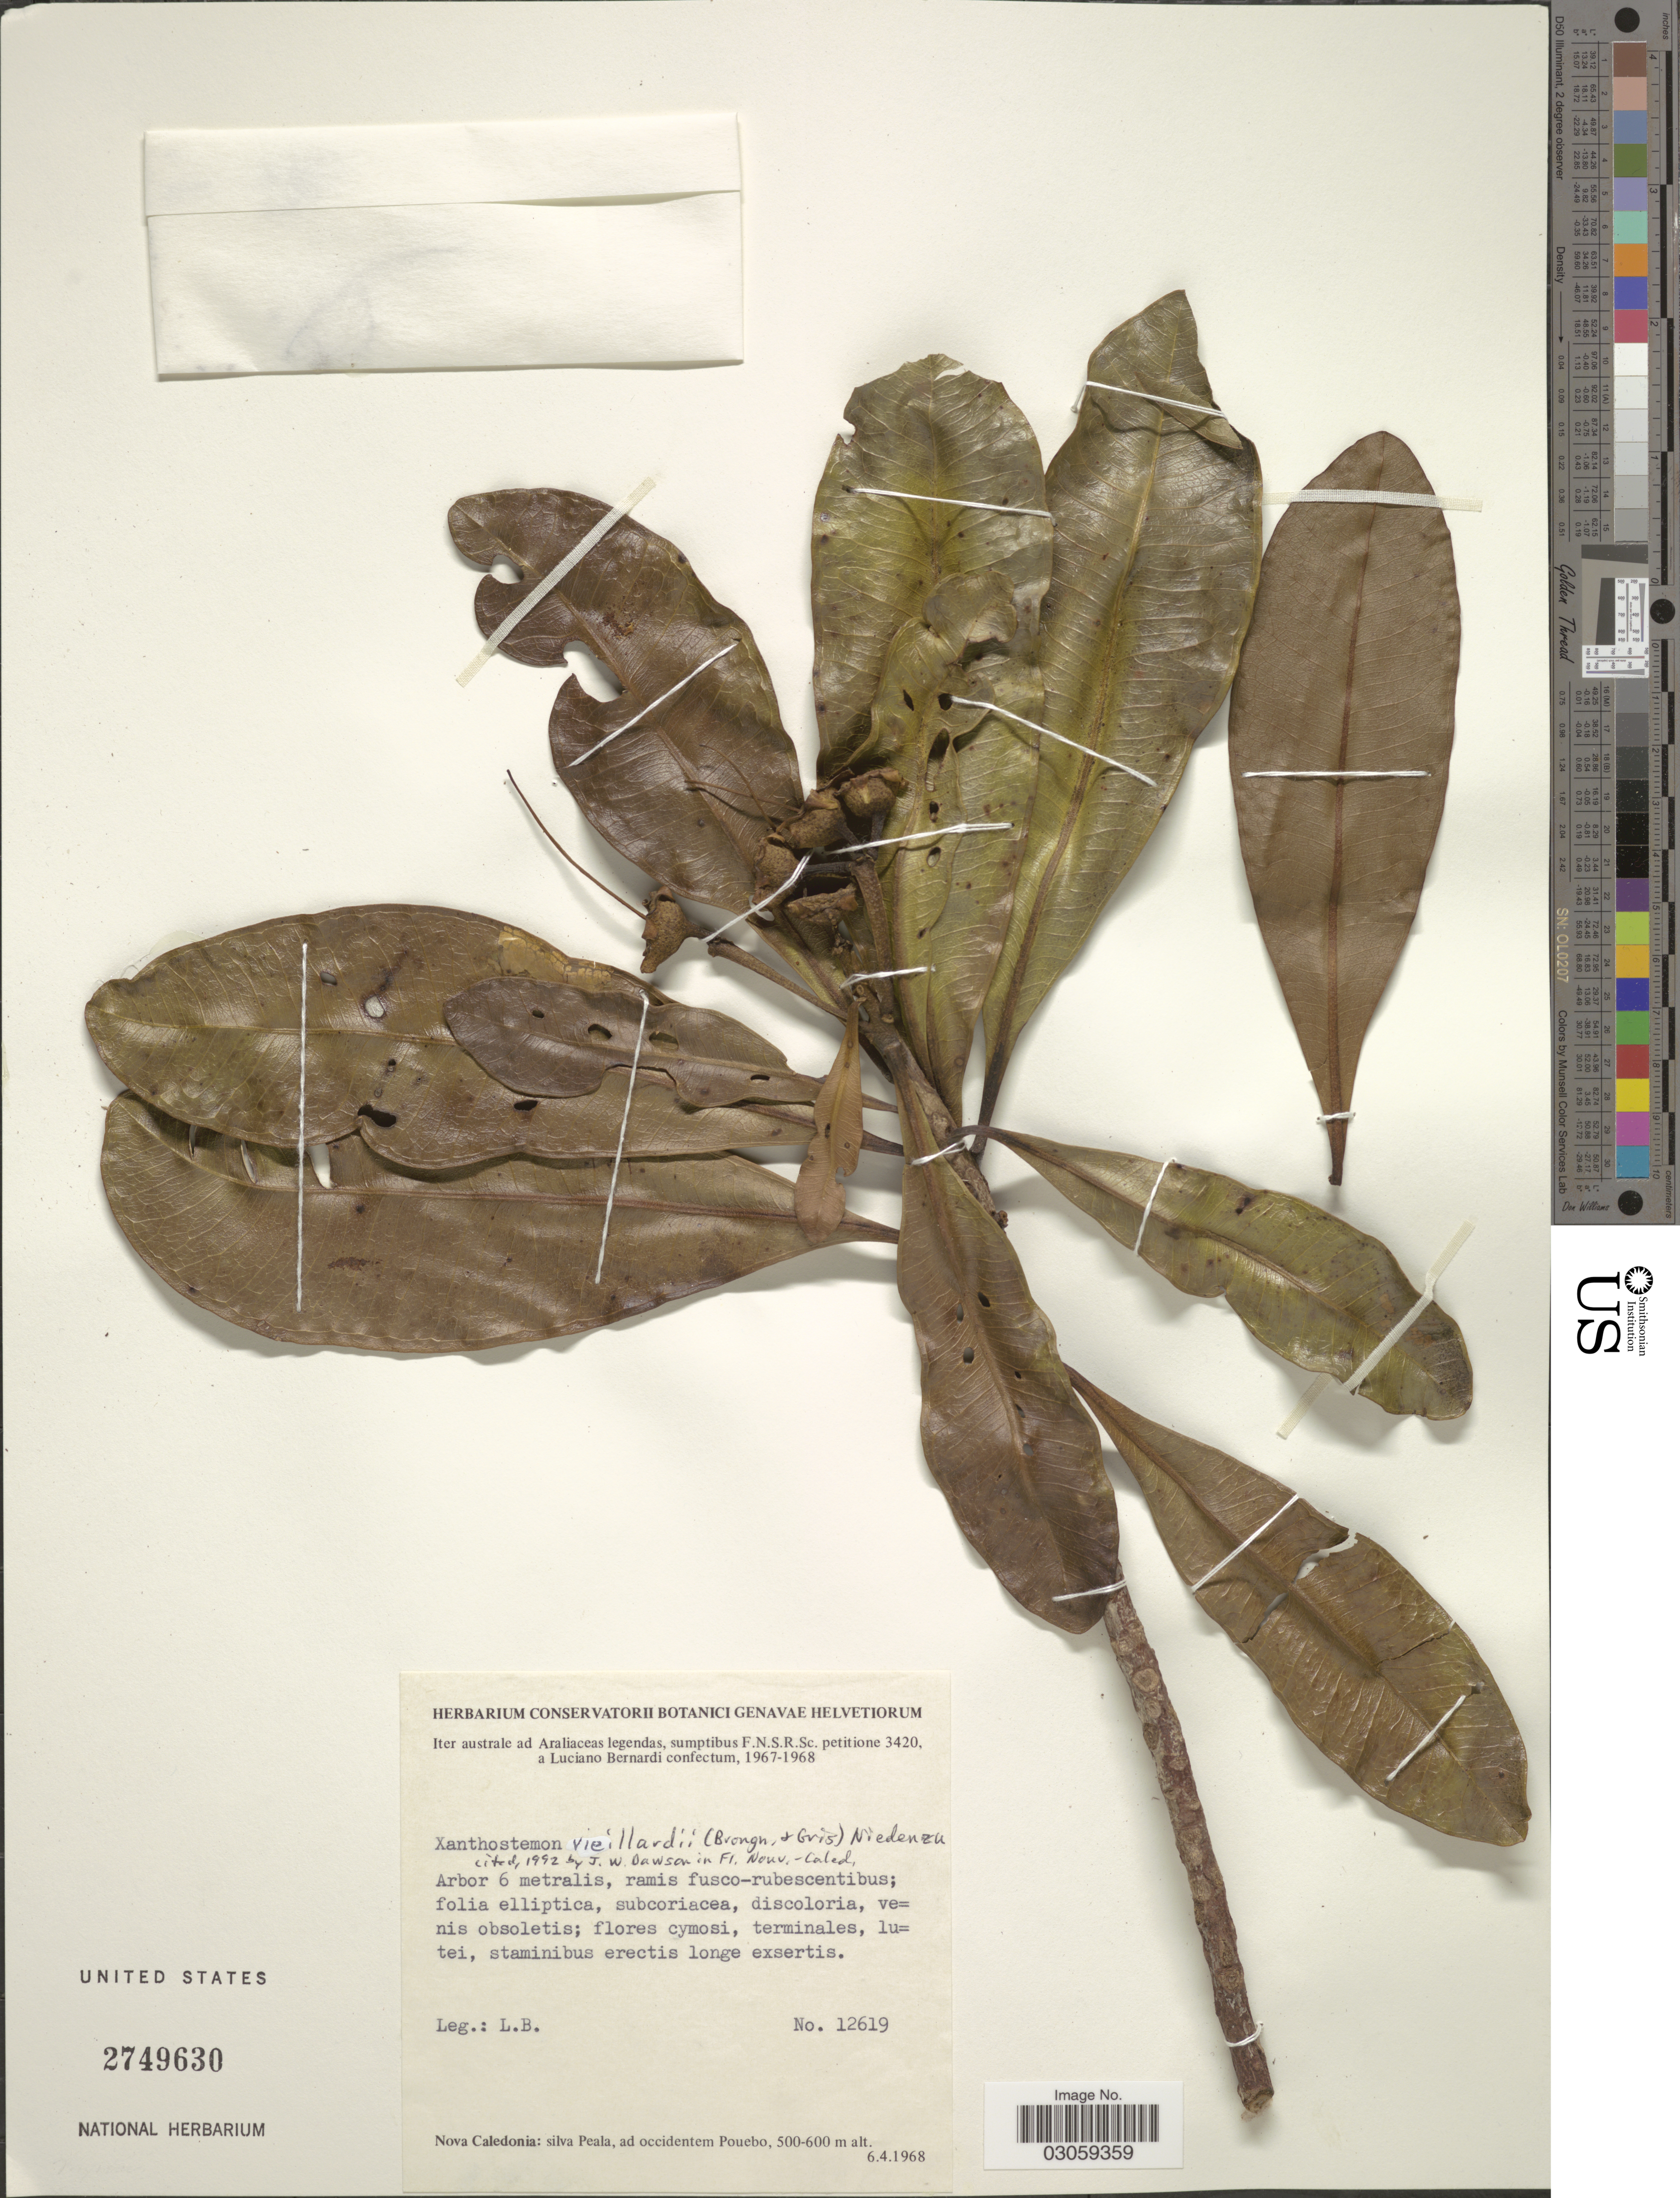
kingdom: Plantae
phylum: Tracheophyta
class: Magnoliopsida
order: Myrtales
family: Myrtaceae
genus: Xanthostemon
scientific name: Xanthostemon vieillardii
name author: (Brongn. & Gris) Nied.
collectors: L. Bernardi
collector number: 12619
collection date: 1968-04-06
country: New Caledonia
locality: Nova Caledonia: silva Peala, ad occidentem Pouebo.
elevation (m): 500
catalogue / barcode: US 2749630